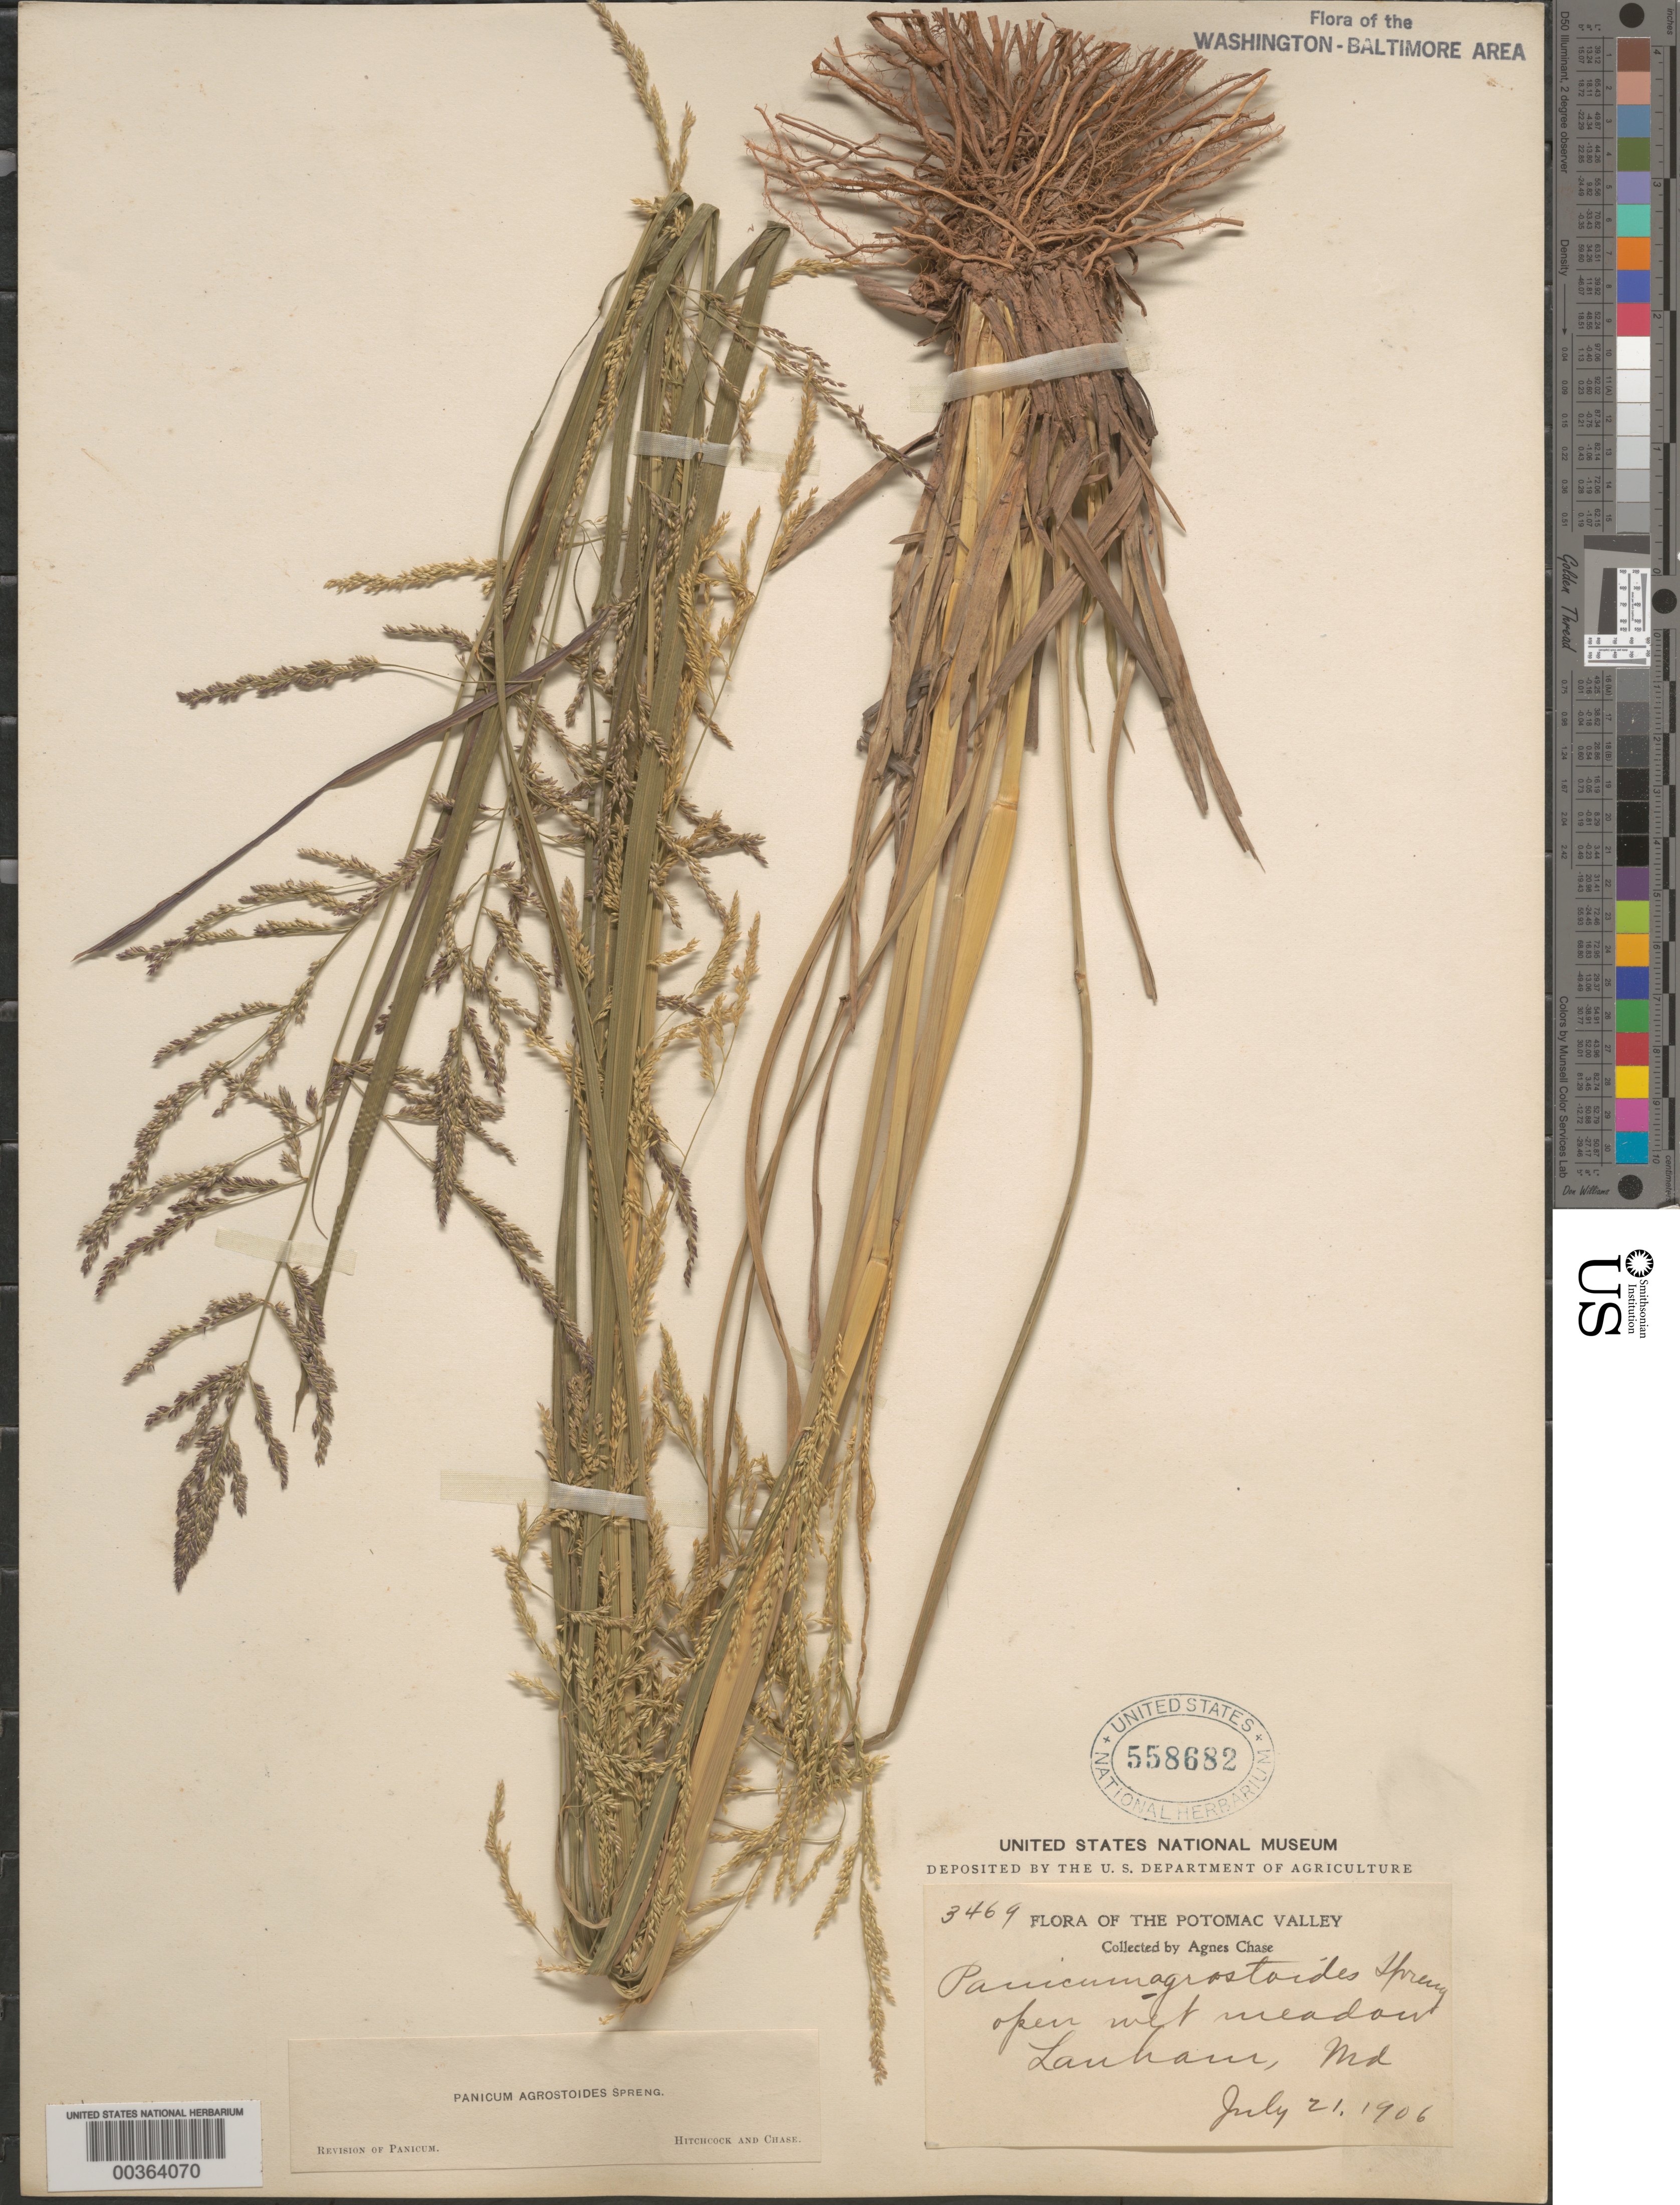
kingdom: Plantae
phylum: Tracheophyta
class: Liliopsida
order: Poales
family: Poaceae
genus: Coleataenia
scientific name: Coleataenia rigidula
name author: (Bosc ex Nees) LeBlond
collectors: A. Chase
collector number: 3469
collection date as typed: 21 Jul 1906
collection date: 1906-07-21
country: United States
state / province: Maryland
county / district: Prince George's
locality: Lanham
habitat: Open wet neadow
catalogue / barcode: US 558682